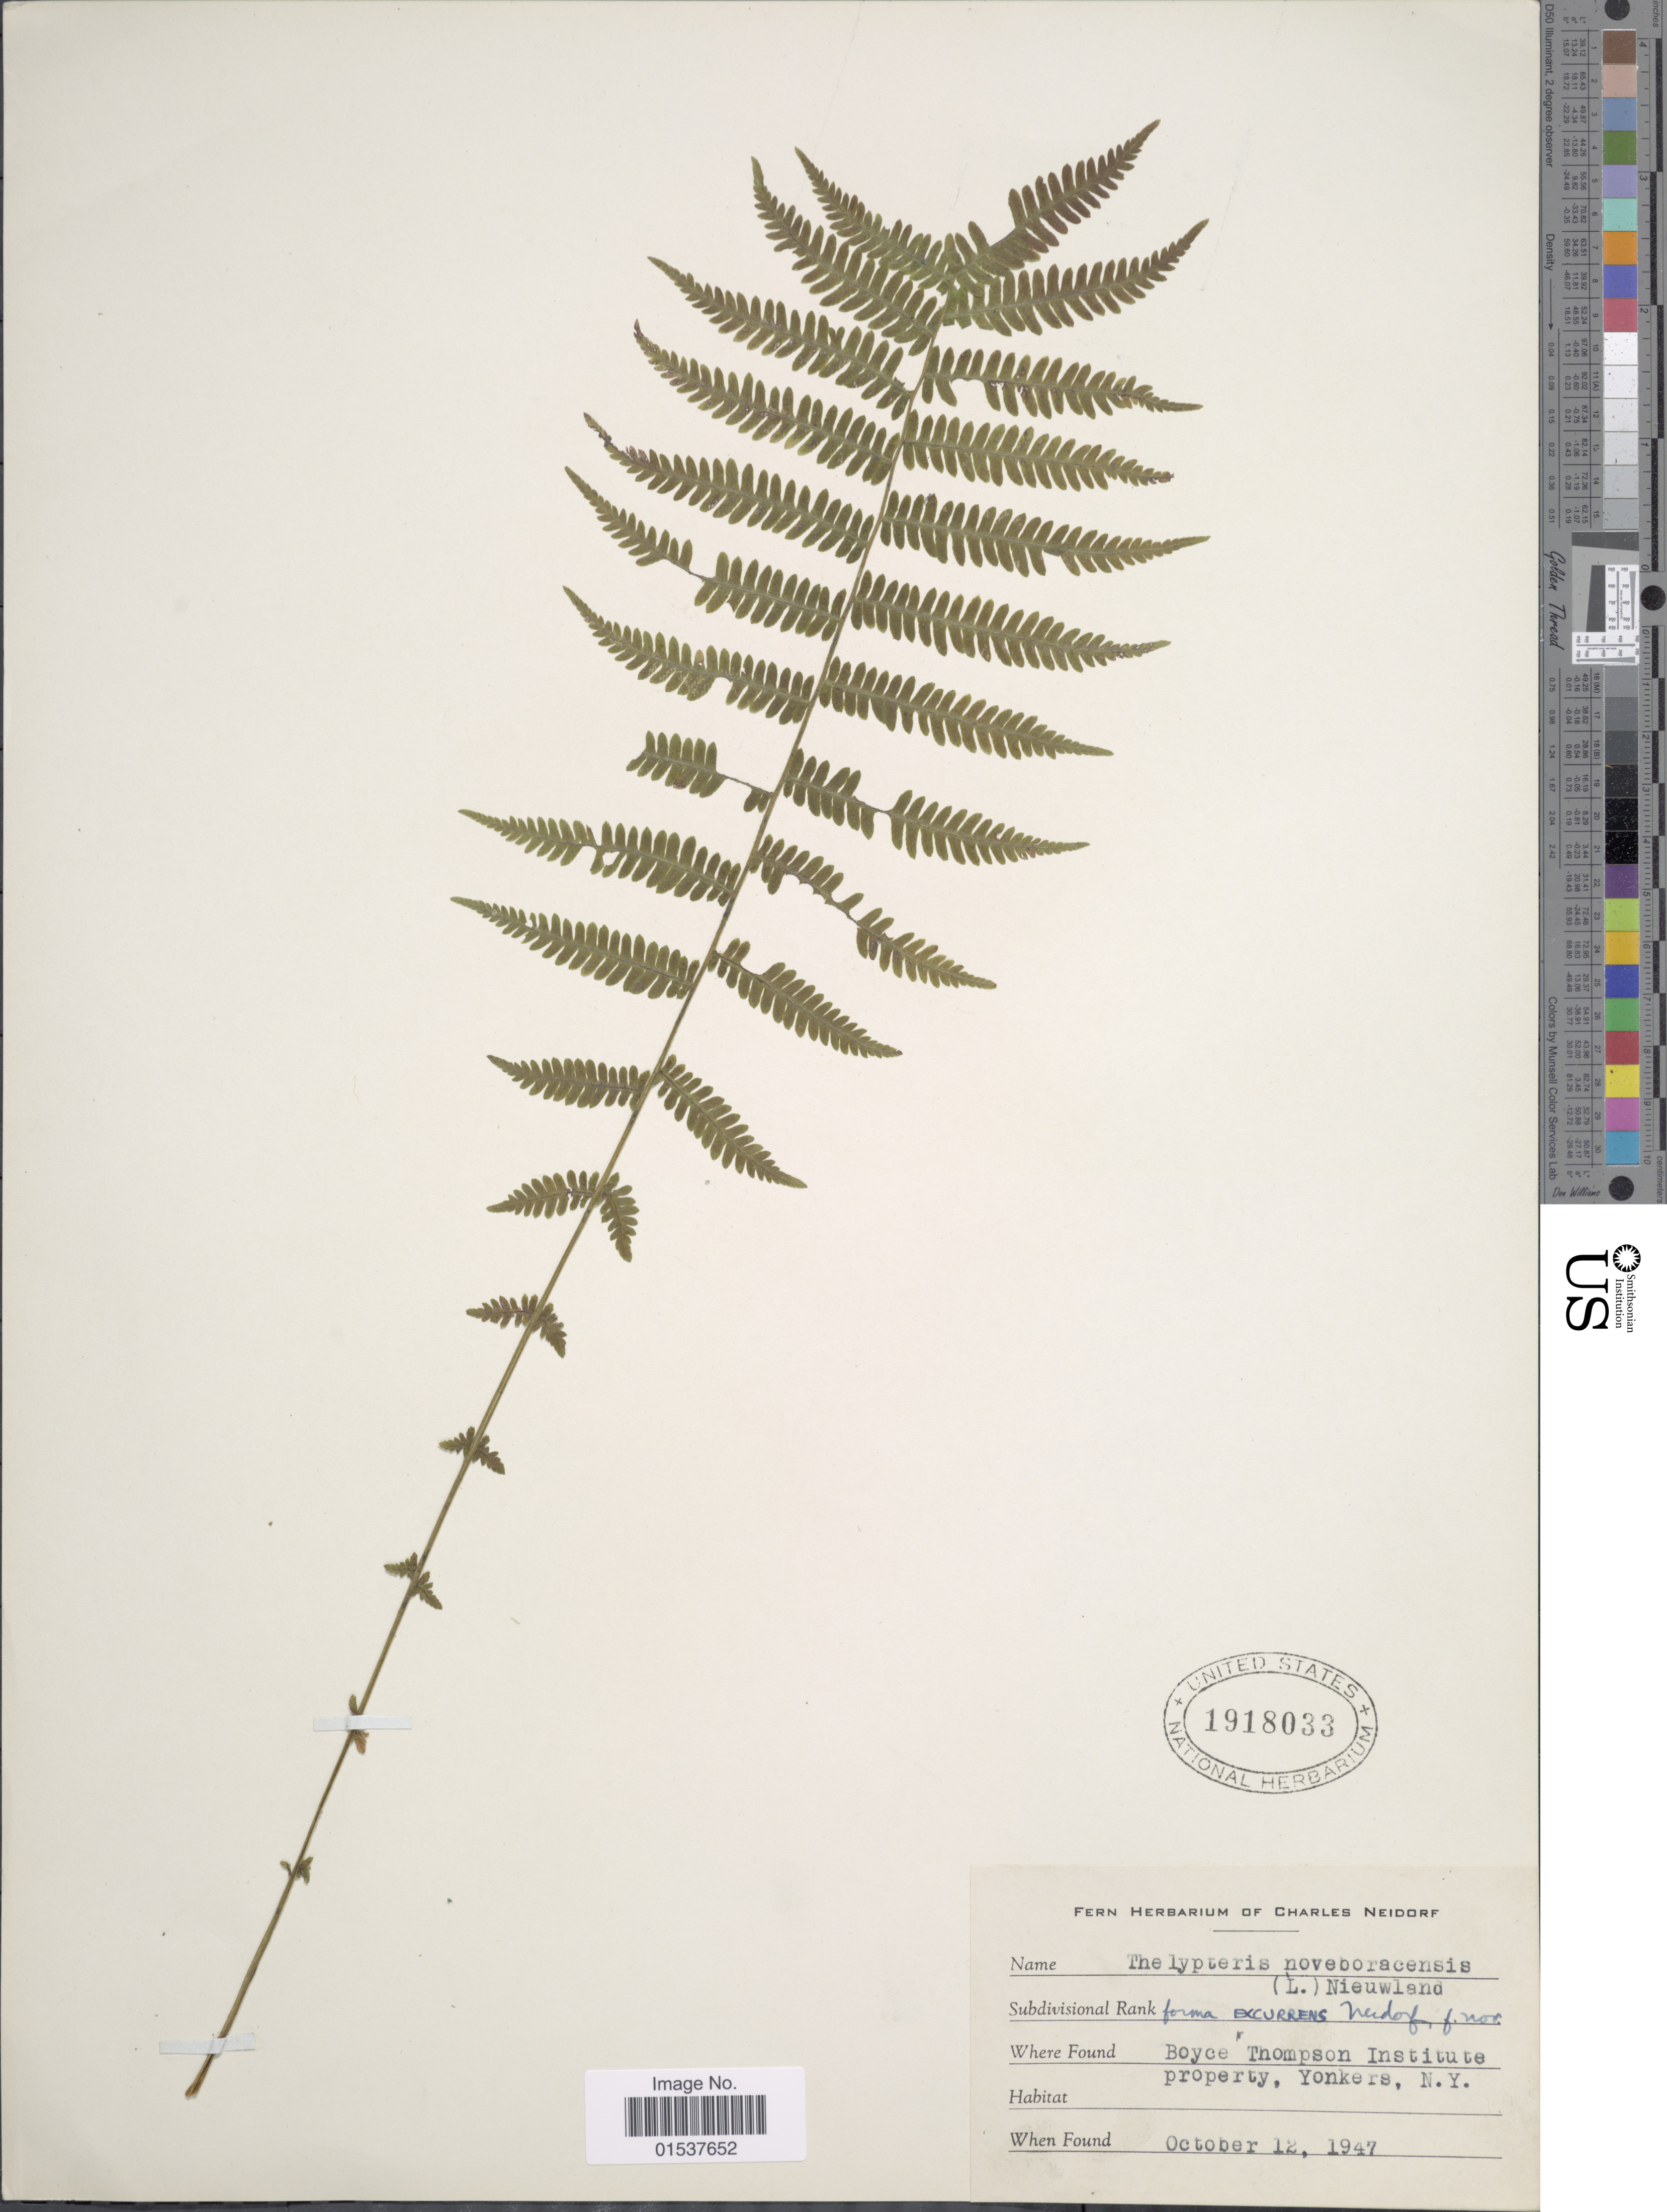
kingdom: Plantae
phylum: Tracheophyta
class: Polypodiopsida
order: Polypodiales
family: Thelypteridaceae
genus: Parathelypteris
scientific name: Parathelypteris noveboracensis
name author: (L.) Ching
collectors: ex herb. Charles Neidorf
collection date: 1947-10-12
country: United States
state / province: New York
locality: Boyce Thompson Institute property, Yonkers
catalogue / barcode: US 1918033